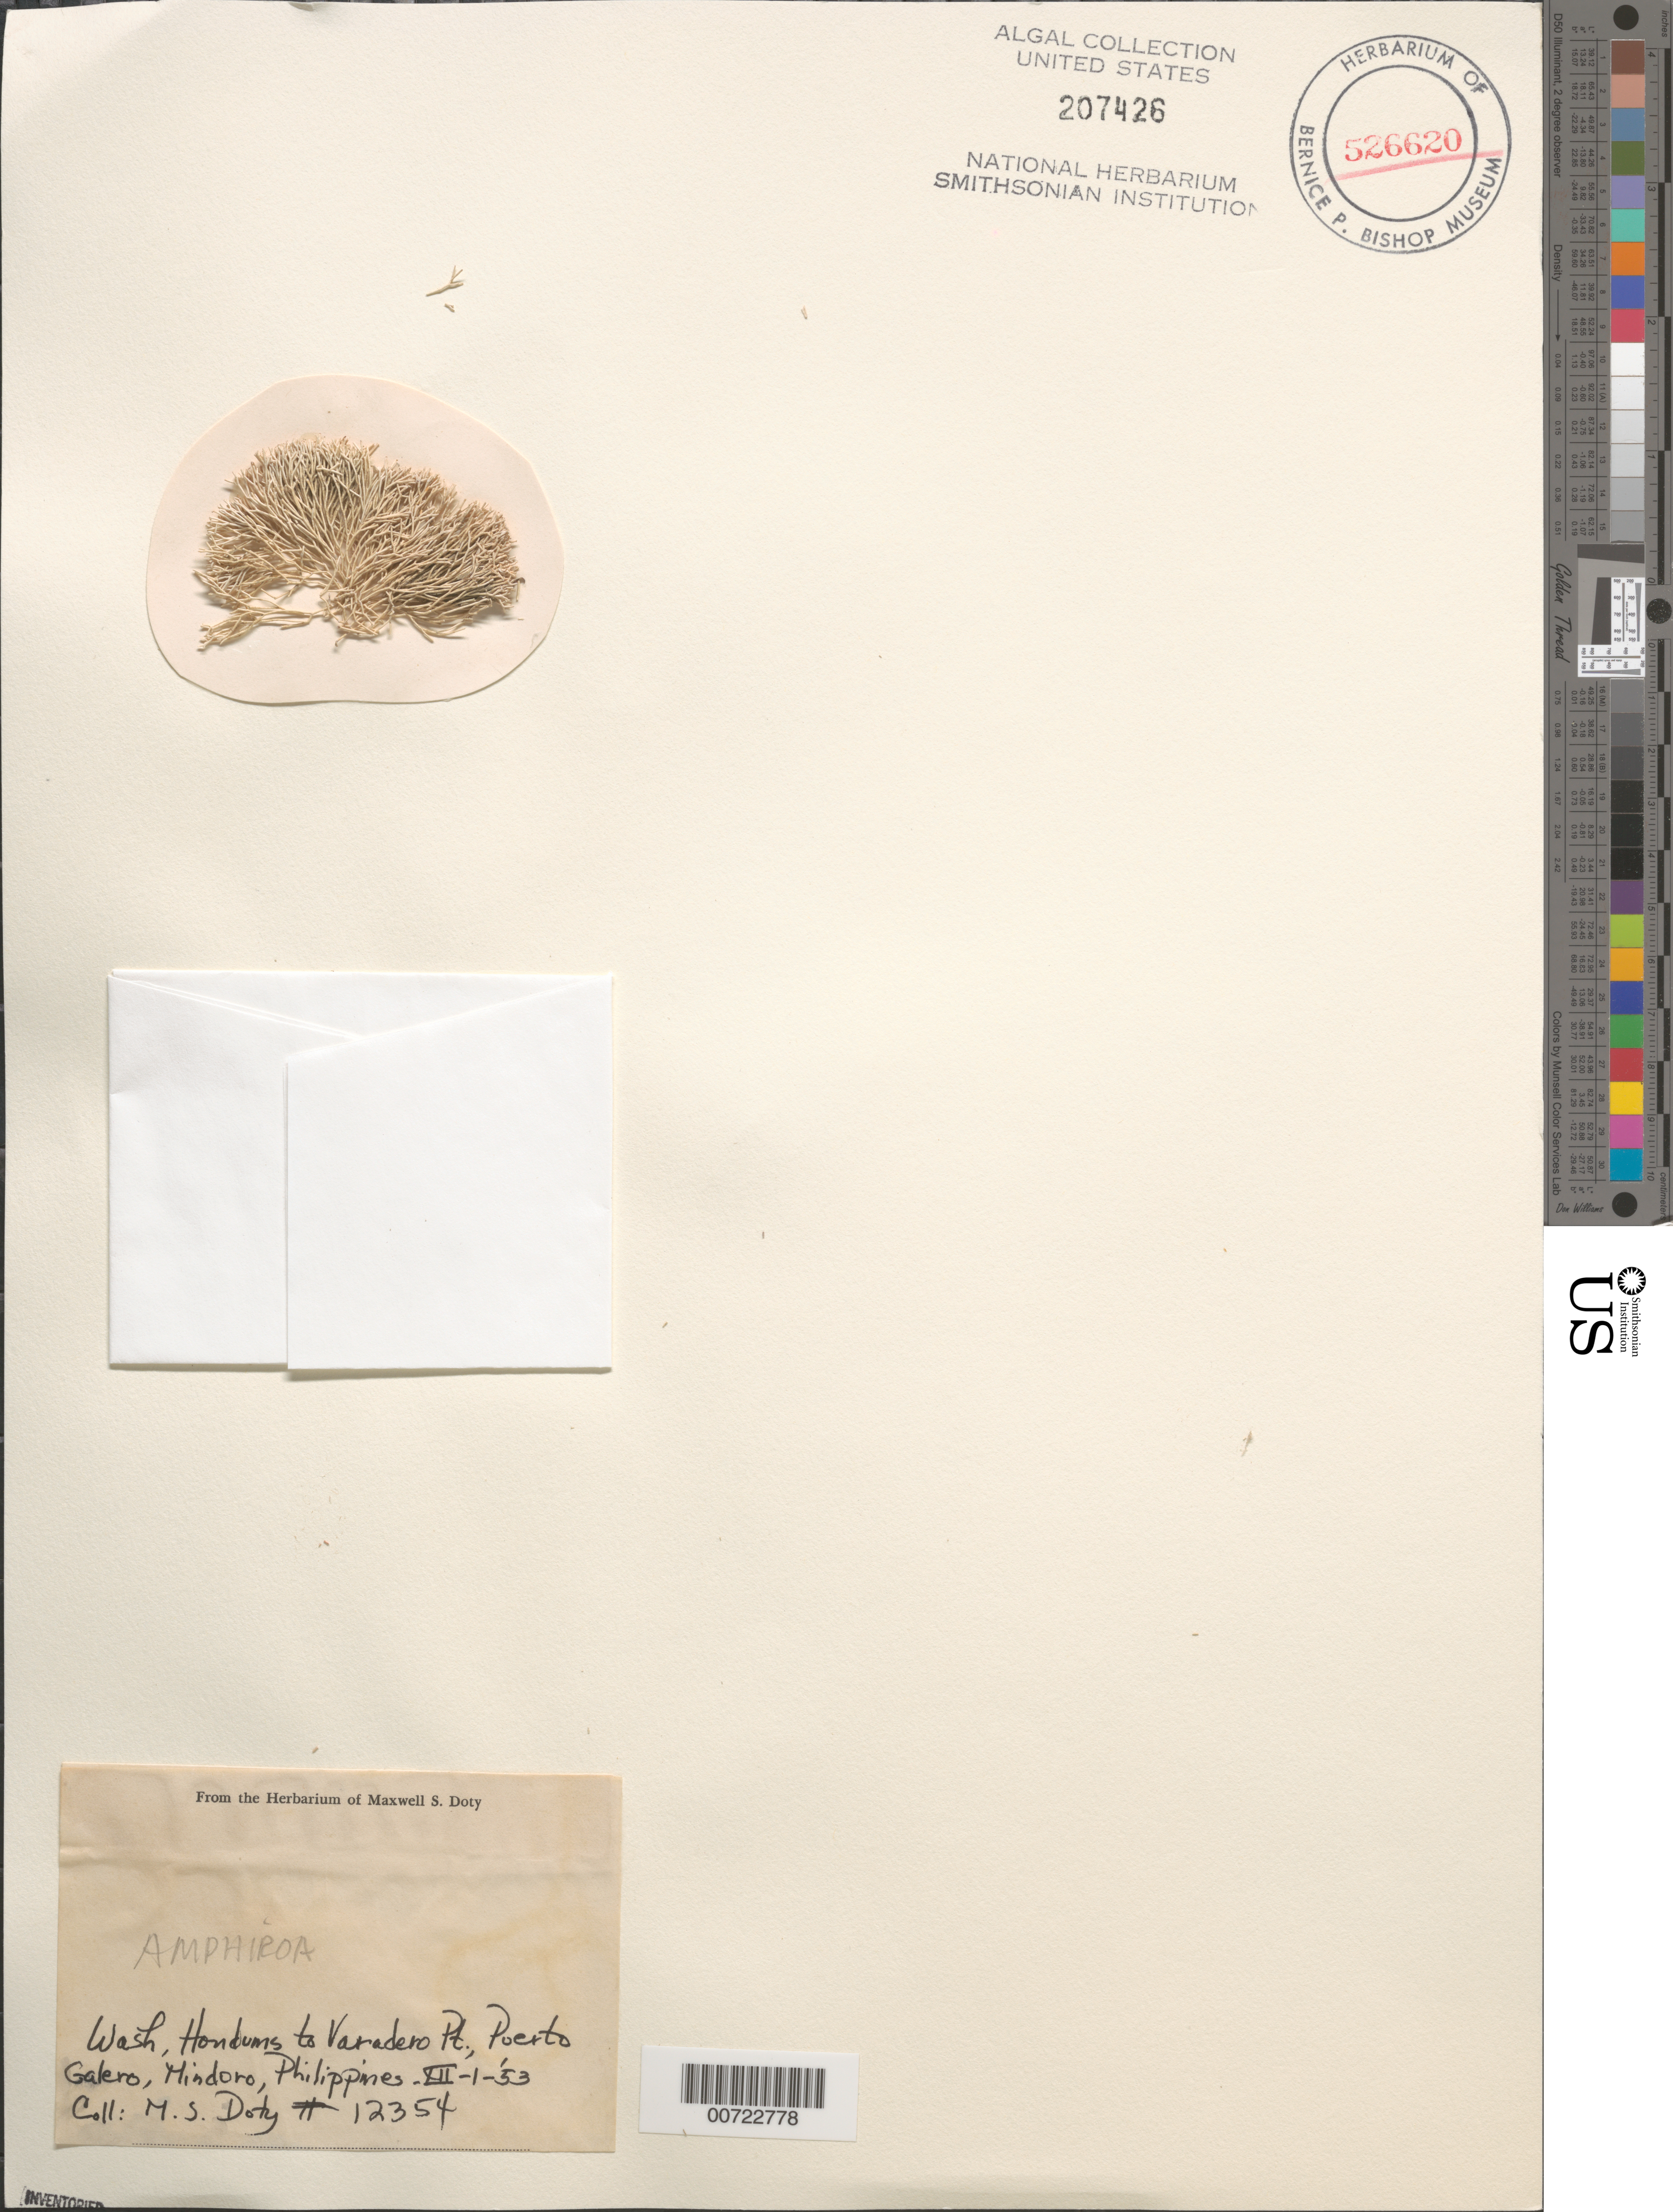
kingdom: Plantae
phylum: Rhodophyta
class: Florideophyceae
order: Corallinales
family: Lithophyllaceae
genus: Amphiroa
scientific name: Amphiroa sp.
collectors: M. S. Doty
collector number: MSD 12354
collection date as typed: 01 Dec 1953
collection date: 1953-12-01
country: Philippines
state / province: Mimaropa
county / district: Mindoro Oriental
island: Mindoro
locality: Hondums to Varadero Point, Puerto Galera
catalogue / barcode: US 207426